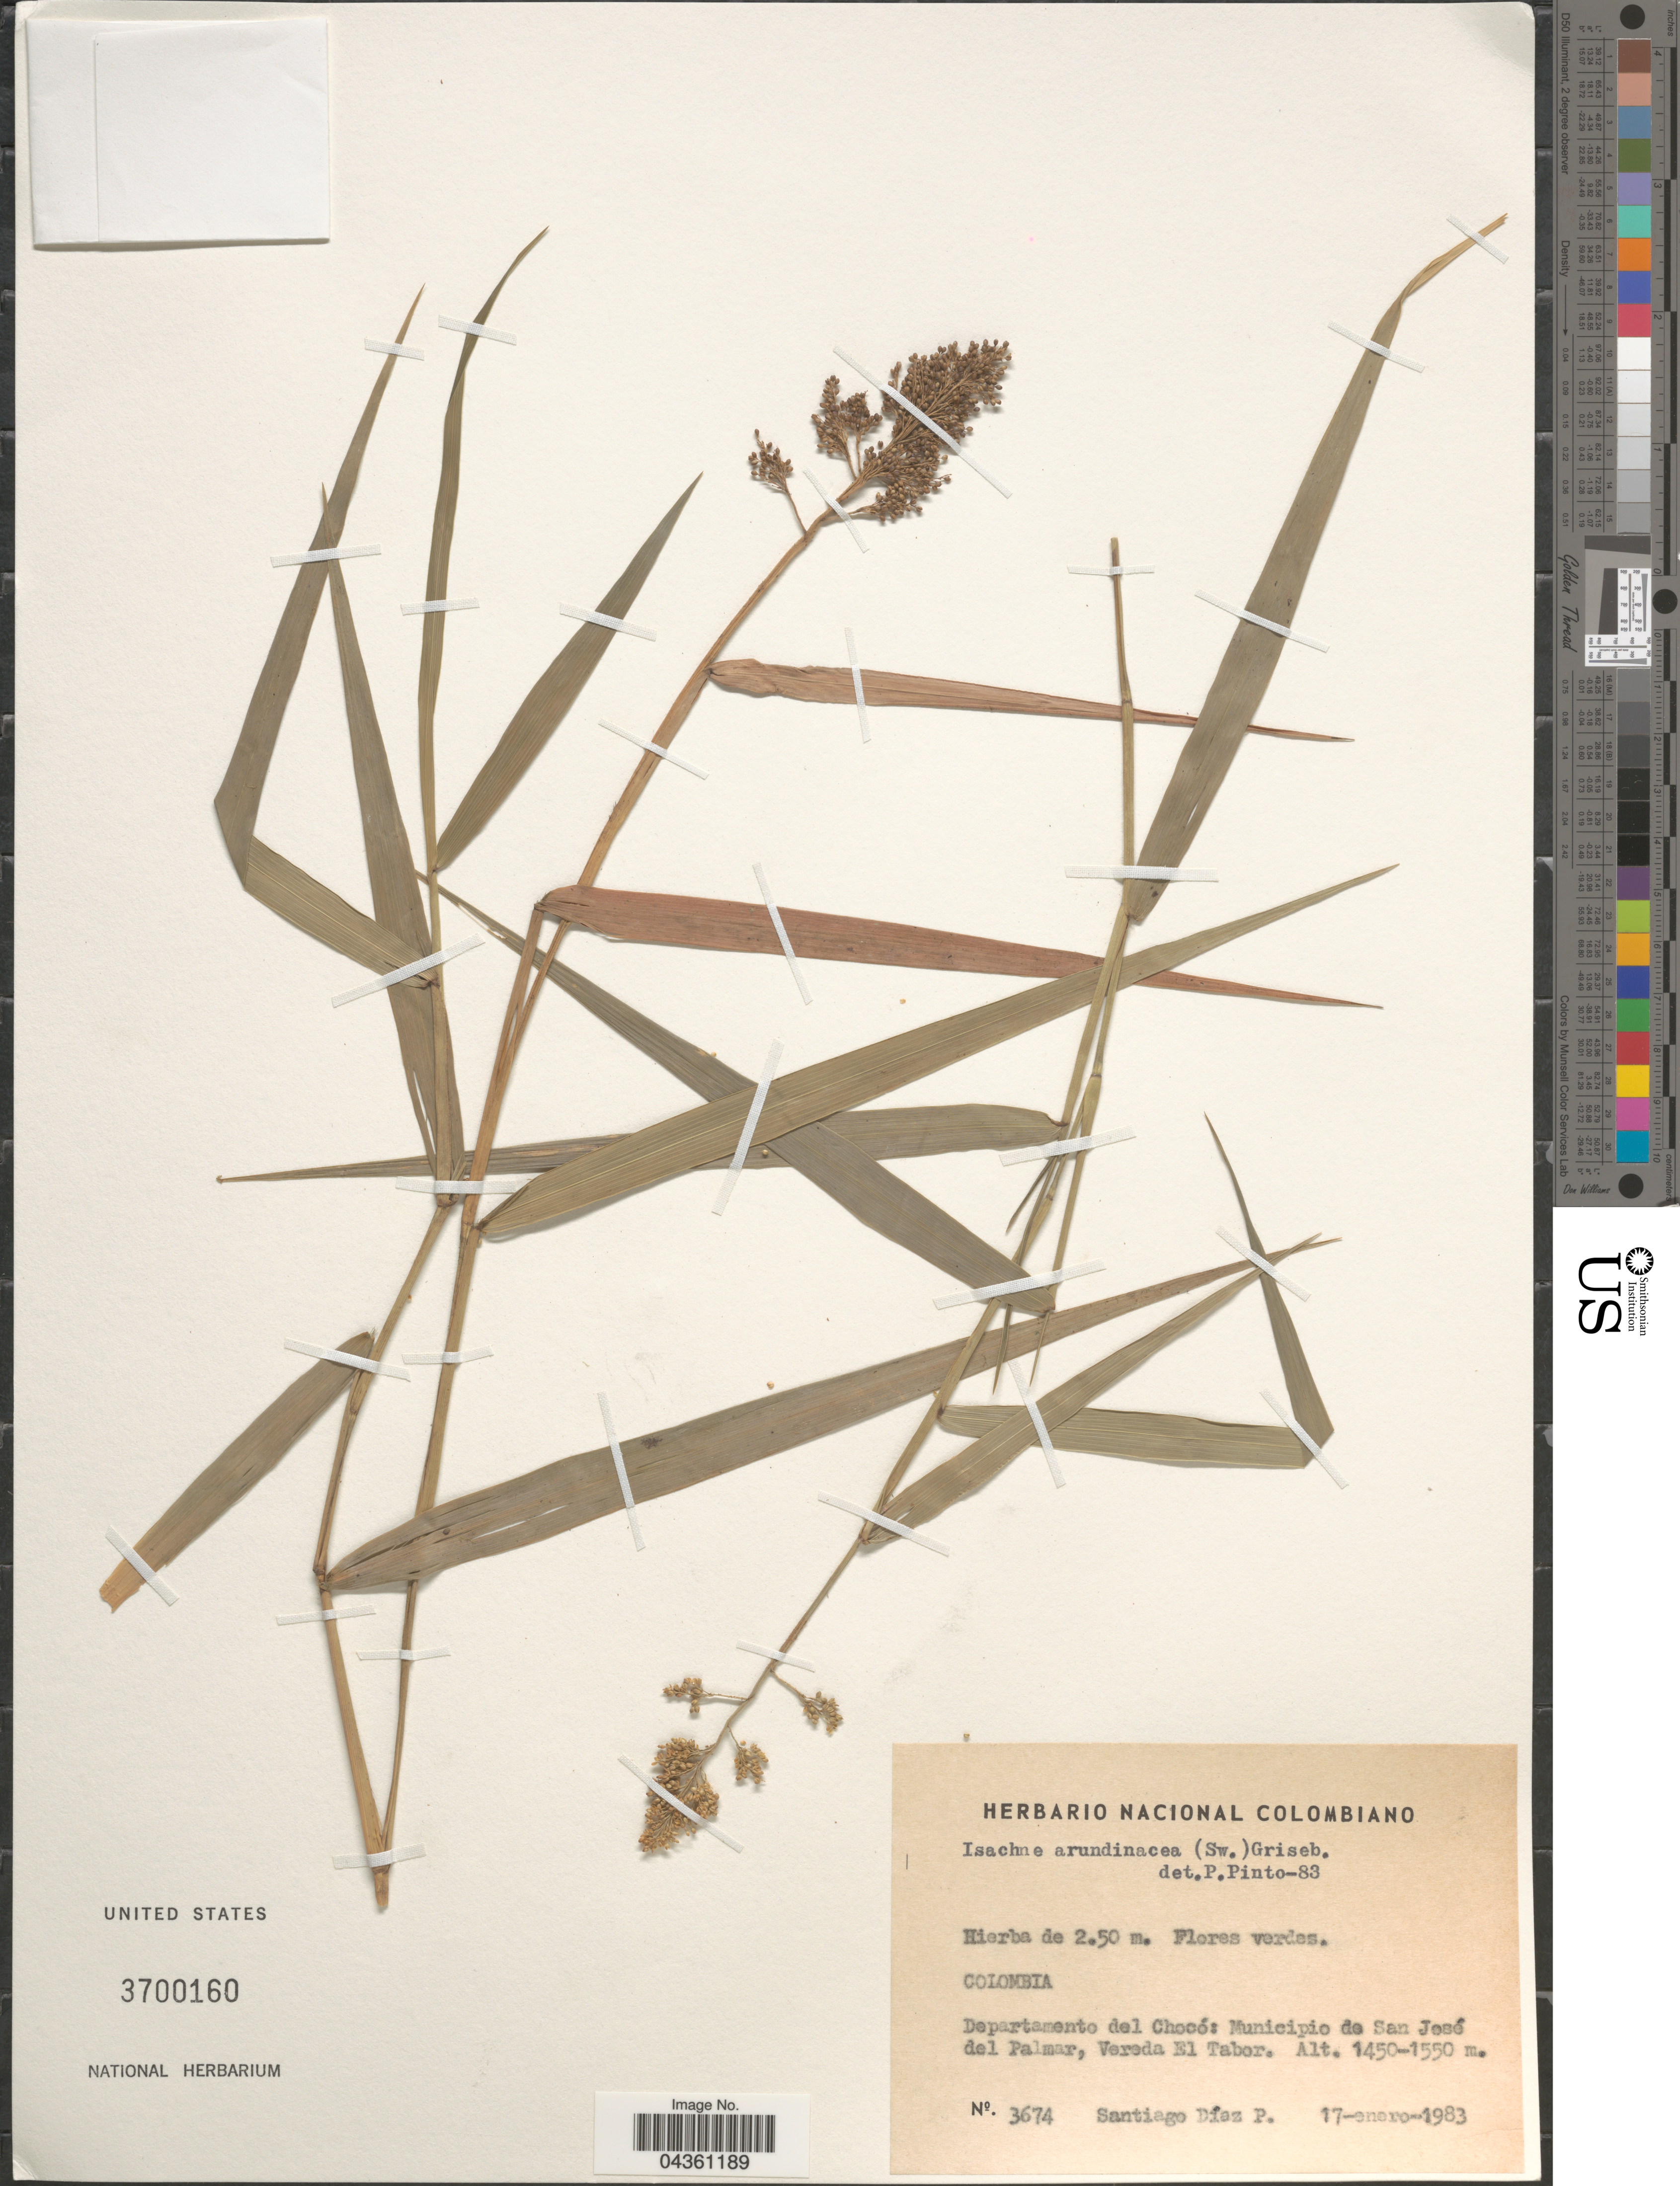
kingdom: Plantae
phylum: Tracheophyta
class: Liliopsida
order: Poales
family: Poaceae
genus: Isachne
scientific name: Isachne arundinacea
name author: (Sw.) Griseb.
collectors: S. Diaz P.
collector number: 3674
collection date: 1983-01-17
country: Colombia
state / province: Chocó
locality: Departamento del Chocó: Municipio de San José del Palmar, Vereda El Tabor.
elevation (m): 1450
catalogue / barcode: US 3700160